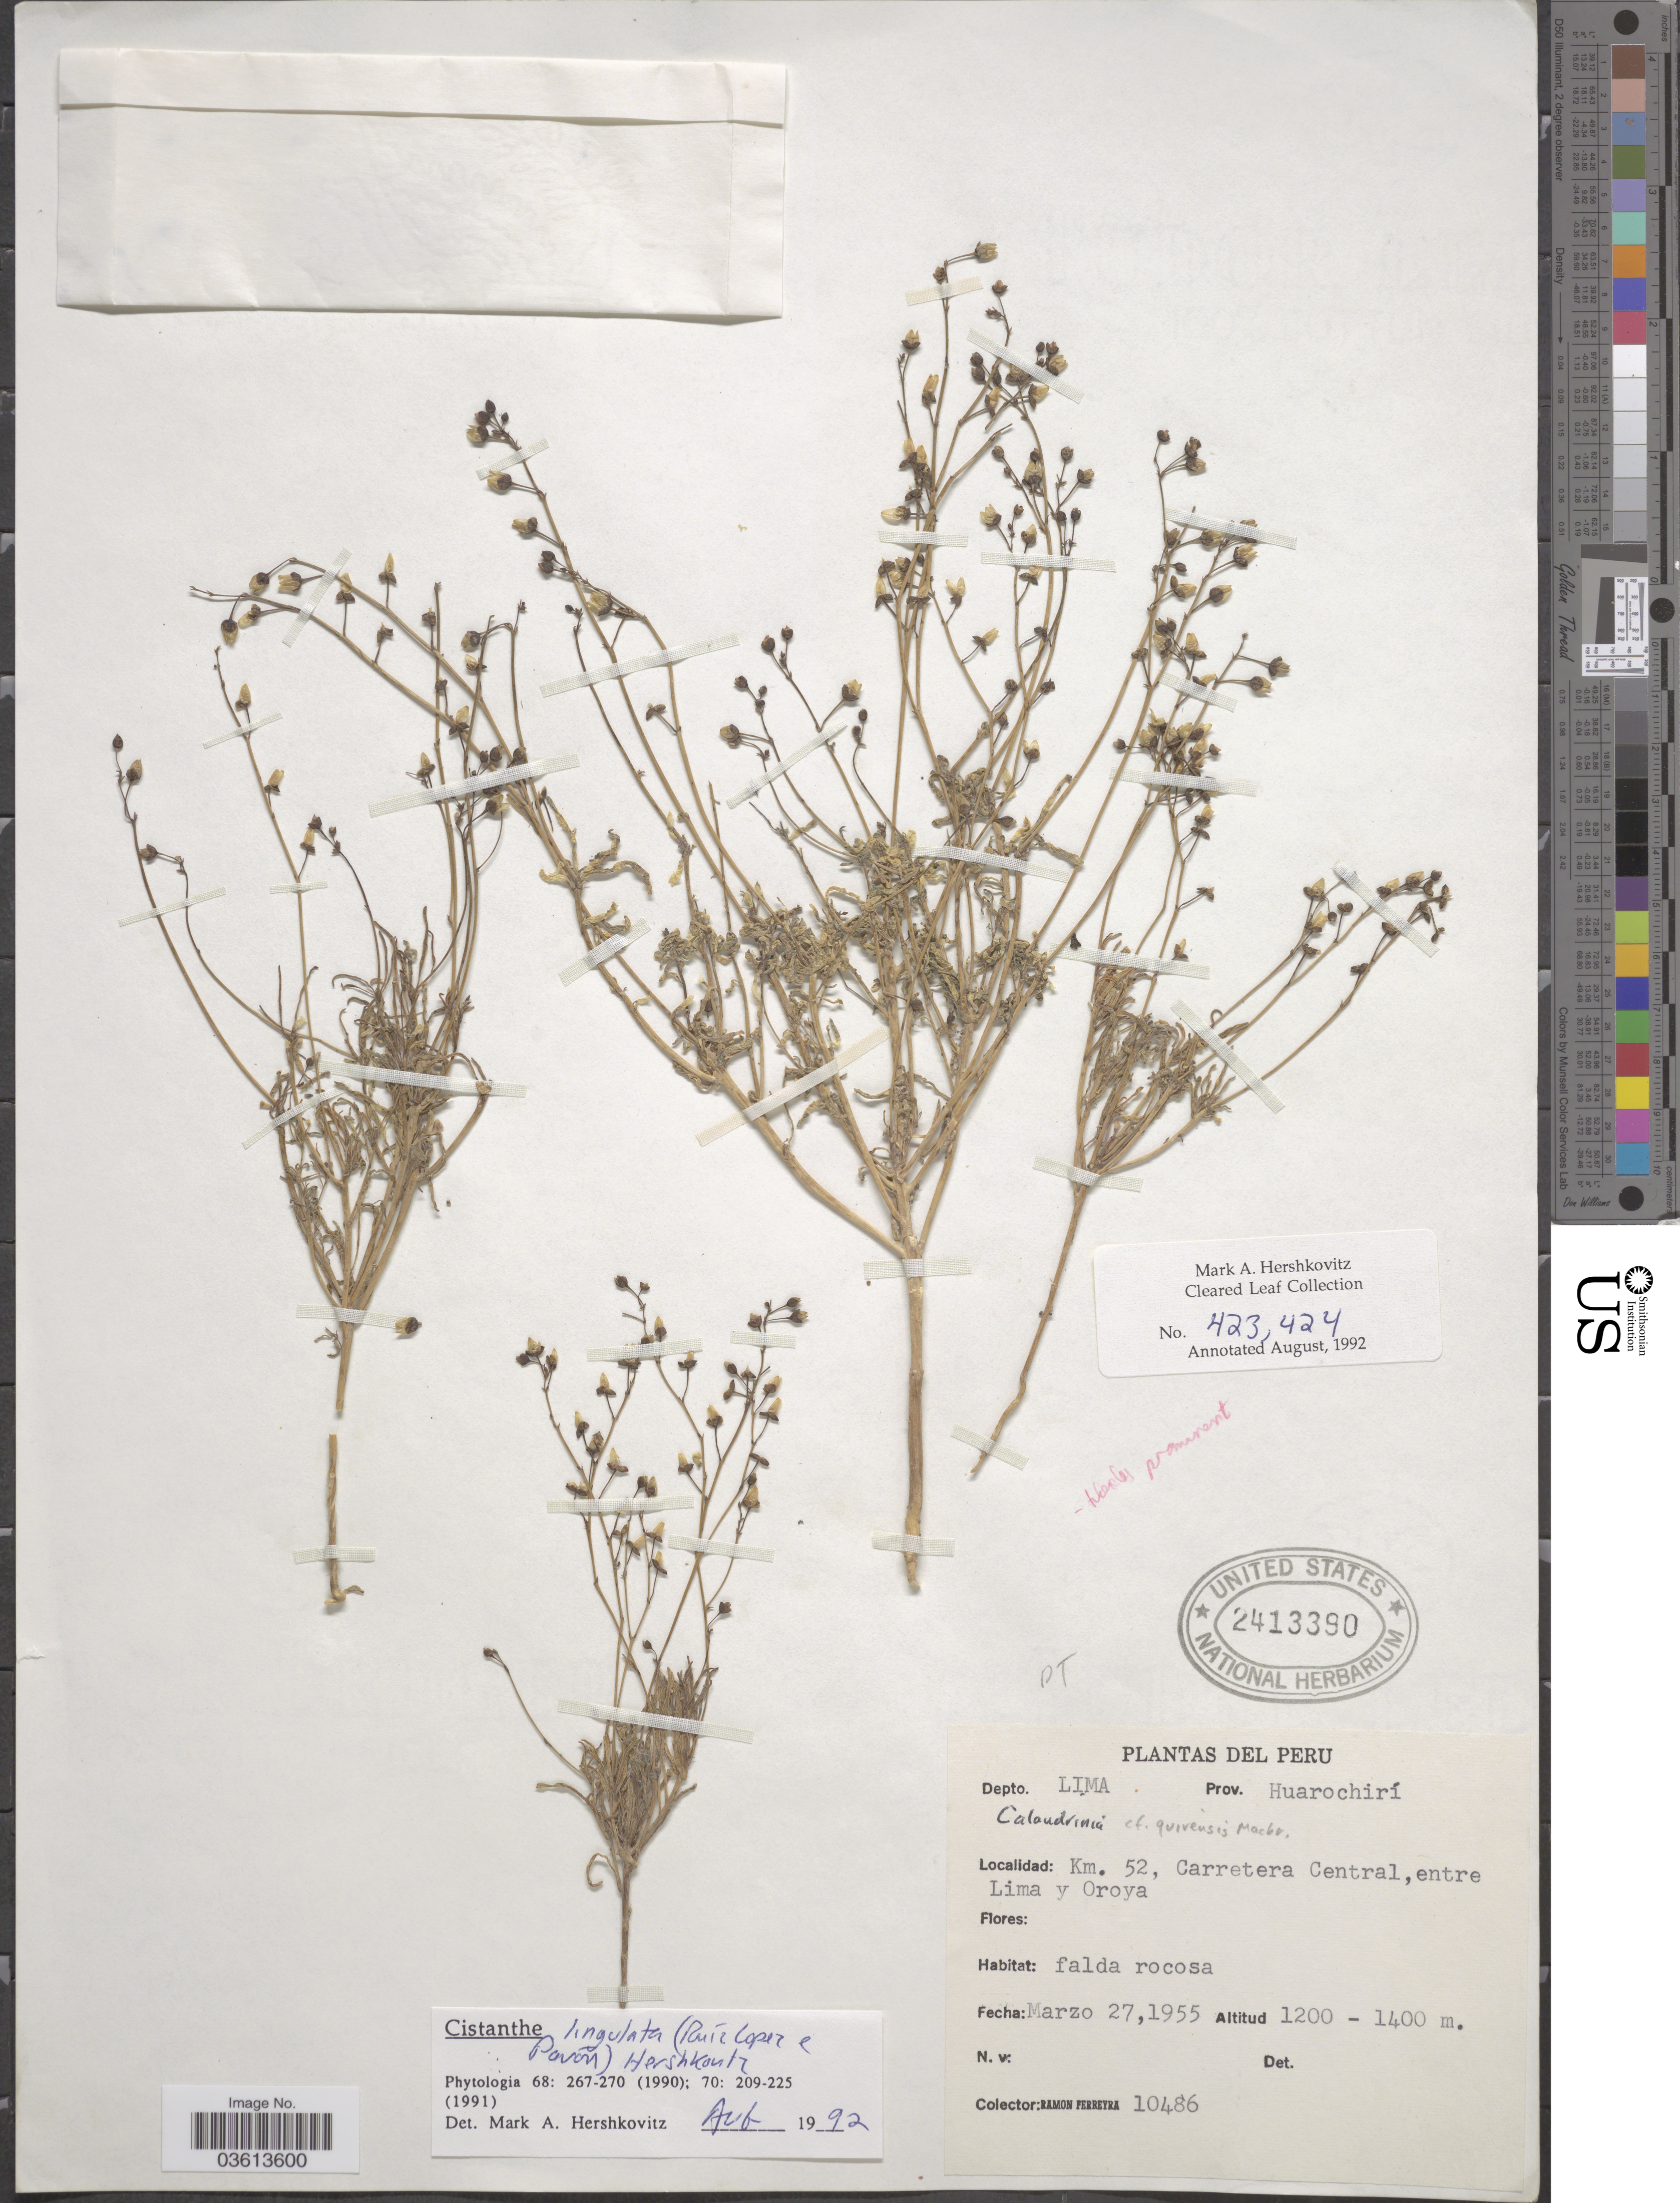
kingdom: Plantae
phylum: Tracheophyta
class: Magnoliopsida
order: Caryophyllales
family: Montiaceae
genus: Calandrinia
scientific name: Calandrinia lingulata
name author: Steud.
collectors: R. A. Ferreyra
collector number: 10486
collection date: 1955-03-27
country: Peru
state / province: Lima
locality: Depto. Lima. Prov. Huarochirí. Km. 52, Carretera Central, entre Lima y Oroya.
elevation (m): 1200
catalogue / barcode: US 2413390